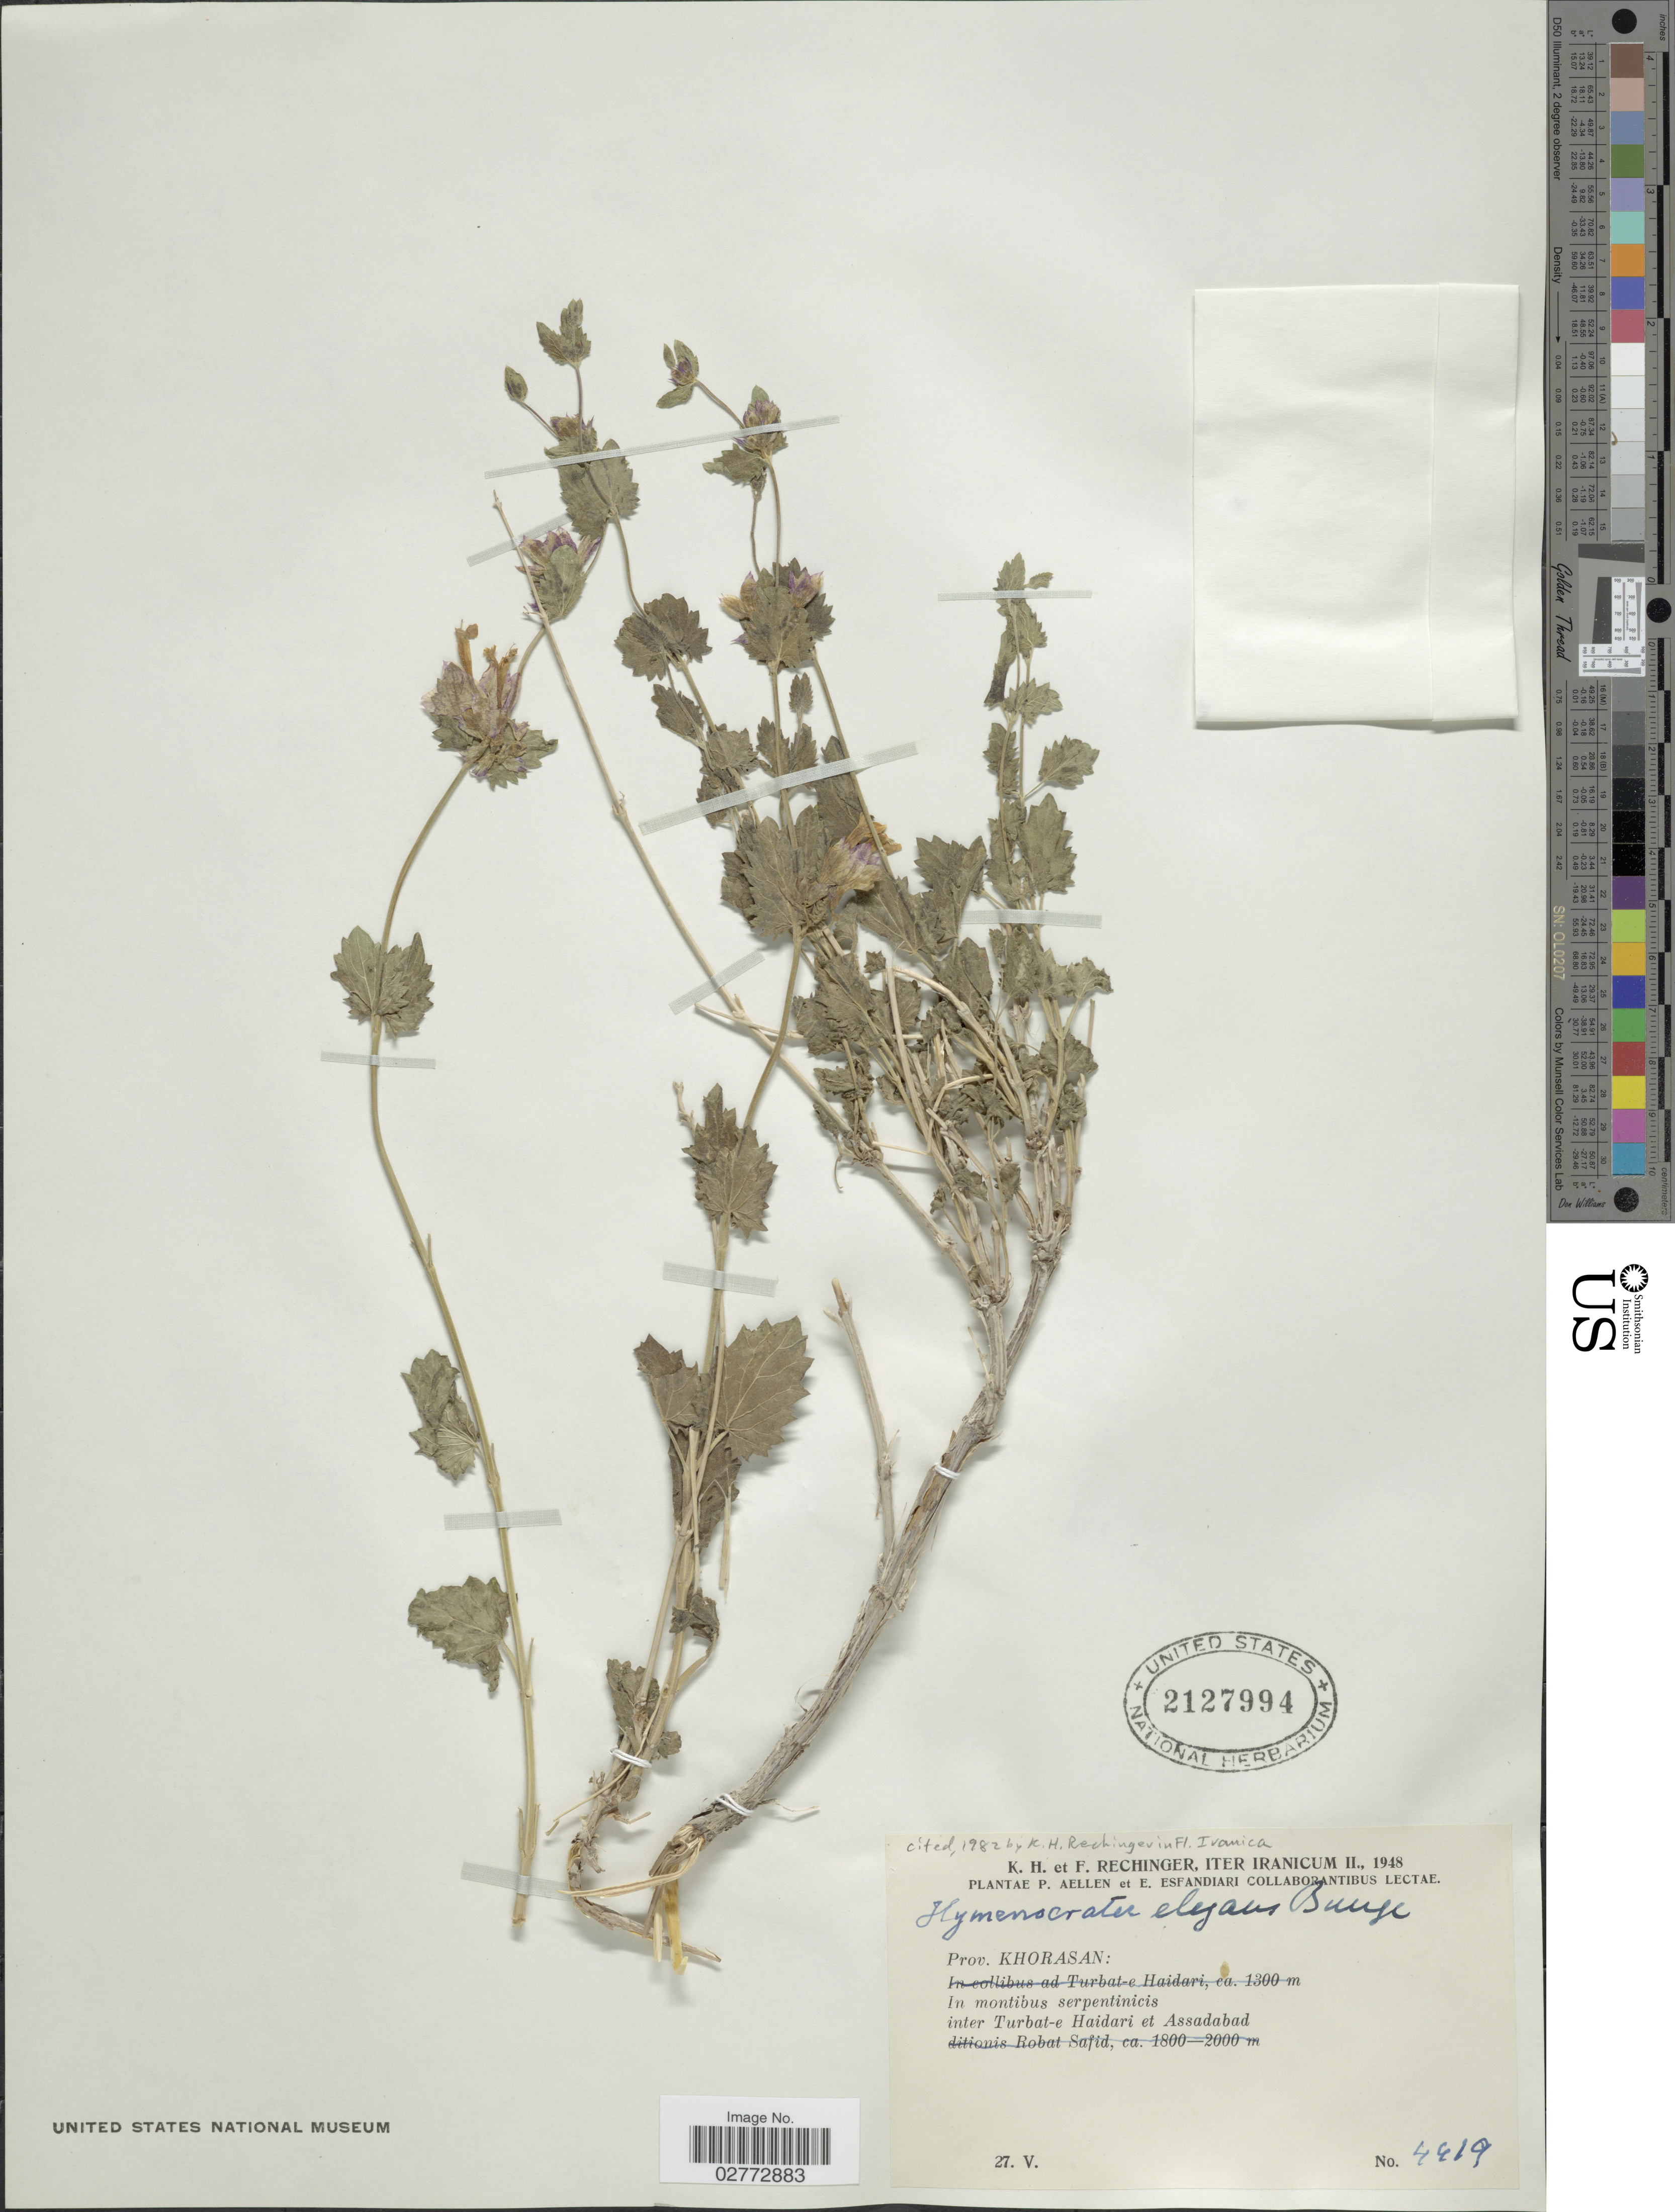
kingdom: Plantae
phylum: Tracheophyta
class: Magnoliopsida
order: Lamiales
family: Lamiaceae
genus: Hymenocrater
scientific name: Hymenocrater elegans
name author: Bunge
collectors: K. H. Rechinger, F. Rechinger, P. Aellen & E. Esfandiari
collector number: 4419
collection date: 1948-05-27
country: Iran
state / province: Khorasan [obsolete]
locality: Iter Iranicum. In montibus serpentinicis inter Turbat-e Haidari et Assadabad.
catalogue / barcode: US 2127994